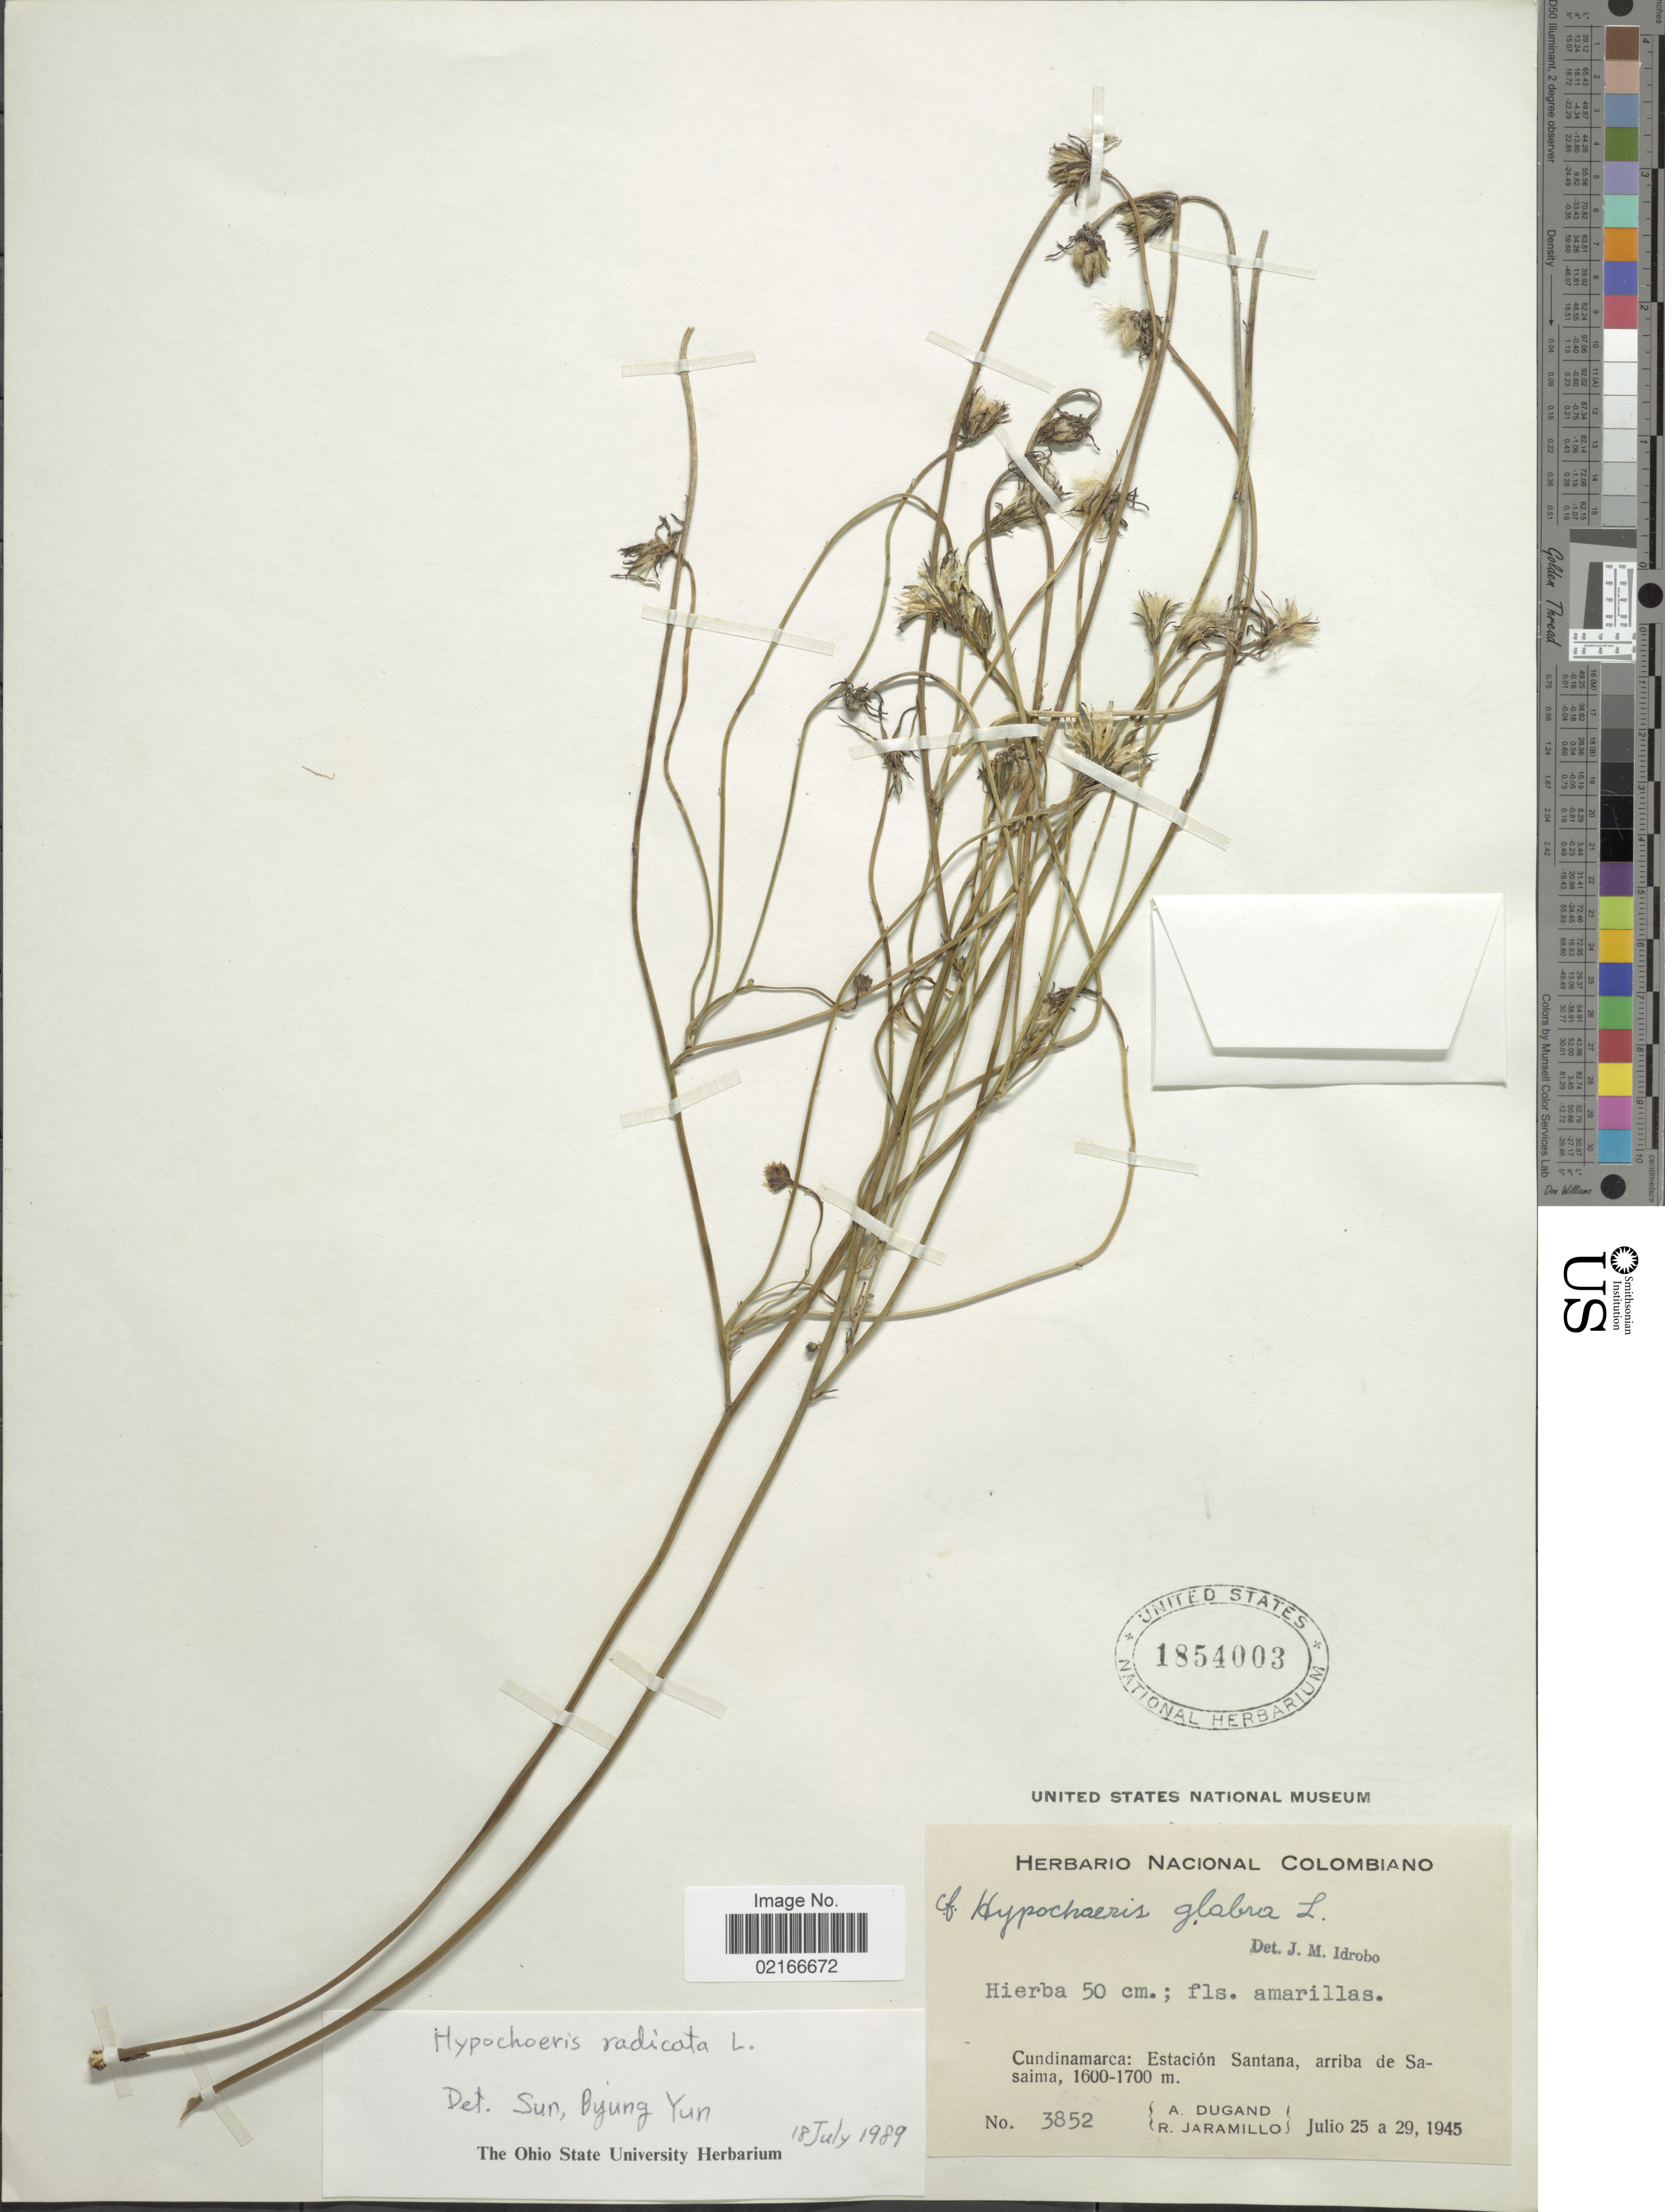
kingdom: Plantae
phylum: Tracheophyta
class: Magnoliopsida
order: Asterales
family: Asteraceae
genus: Hypochaeris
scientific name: Hypochaeris radicata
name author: L.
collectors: A. Dugand & R. Jaramillo M.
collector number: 3852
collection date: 1945-07-25/1945-07-29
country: Colombia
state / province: Cundinamarca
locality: Estación Santana, arriba de Sasaima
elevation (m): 1600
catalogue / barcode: US 1854003